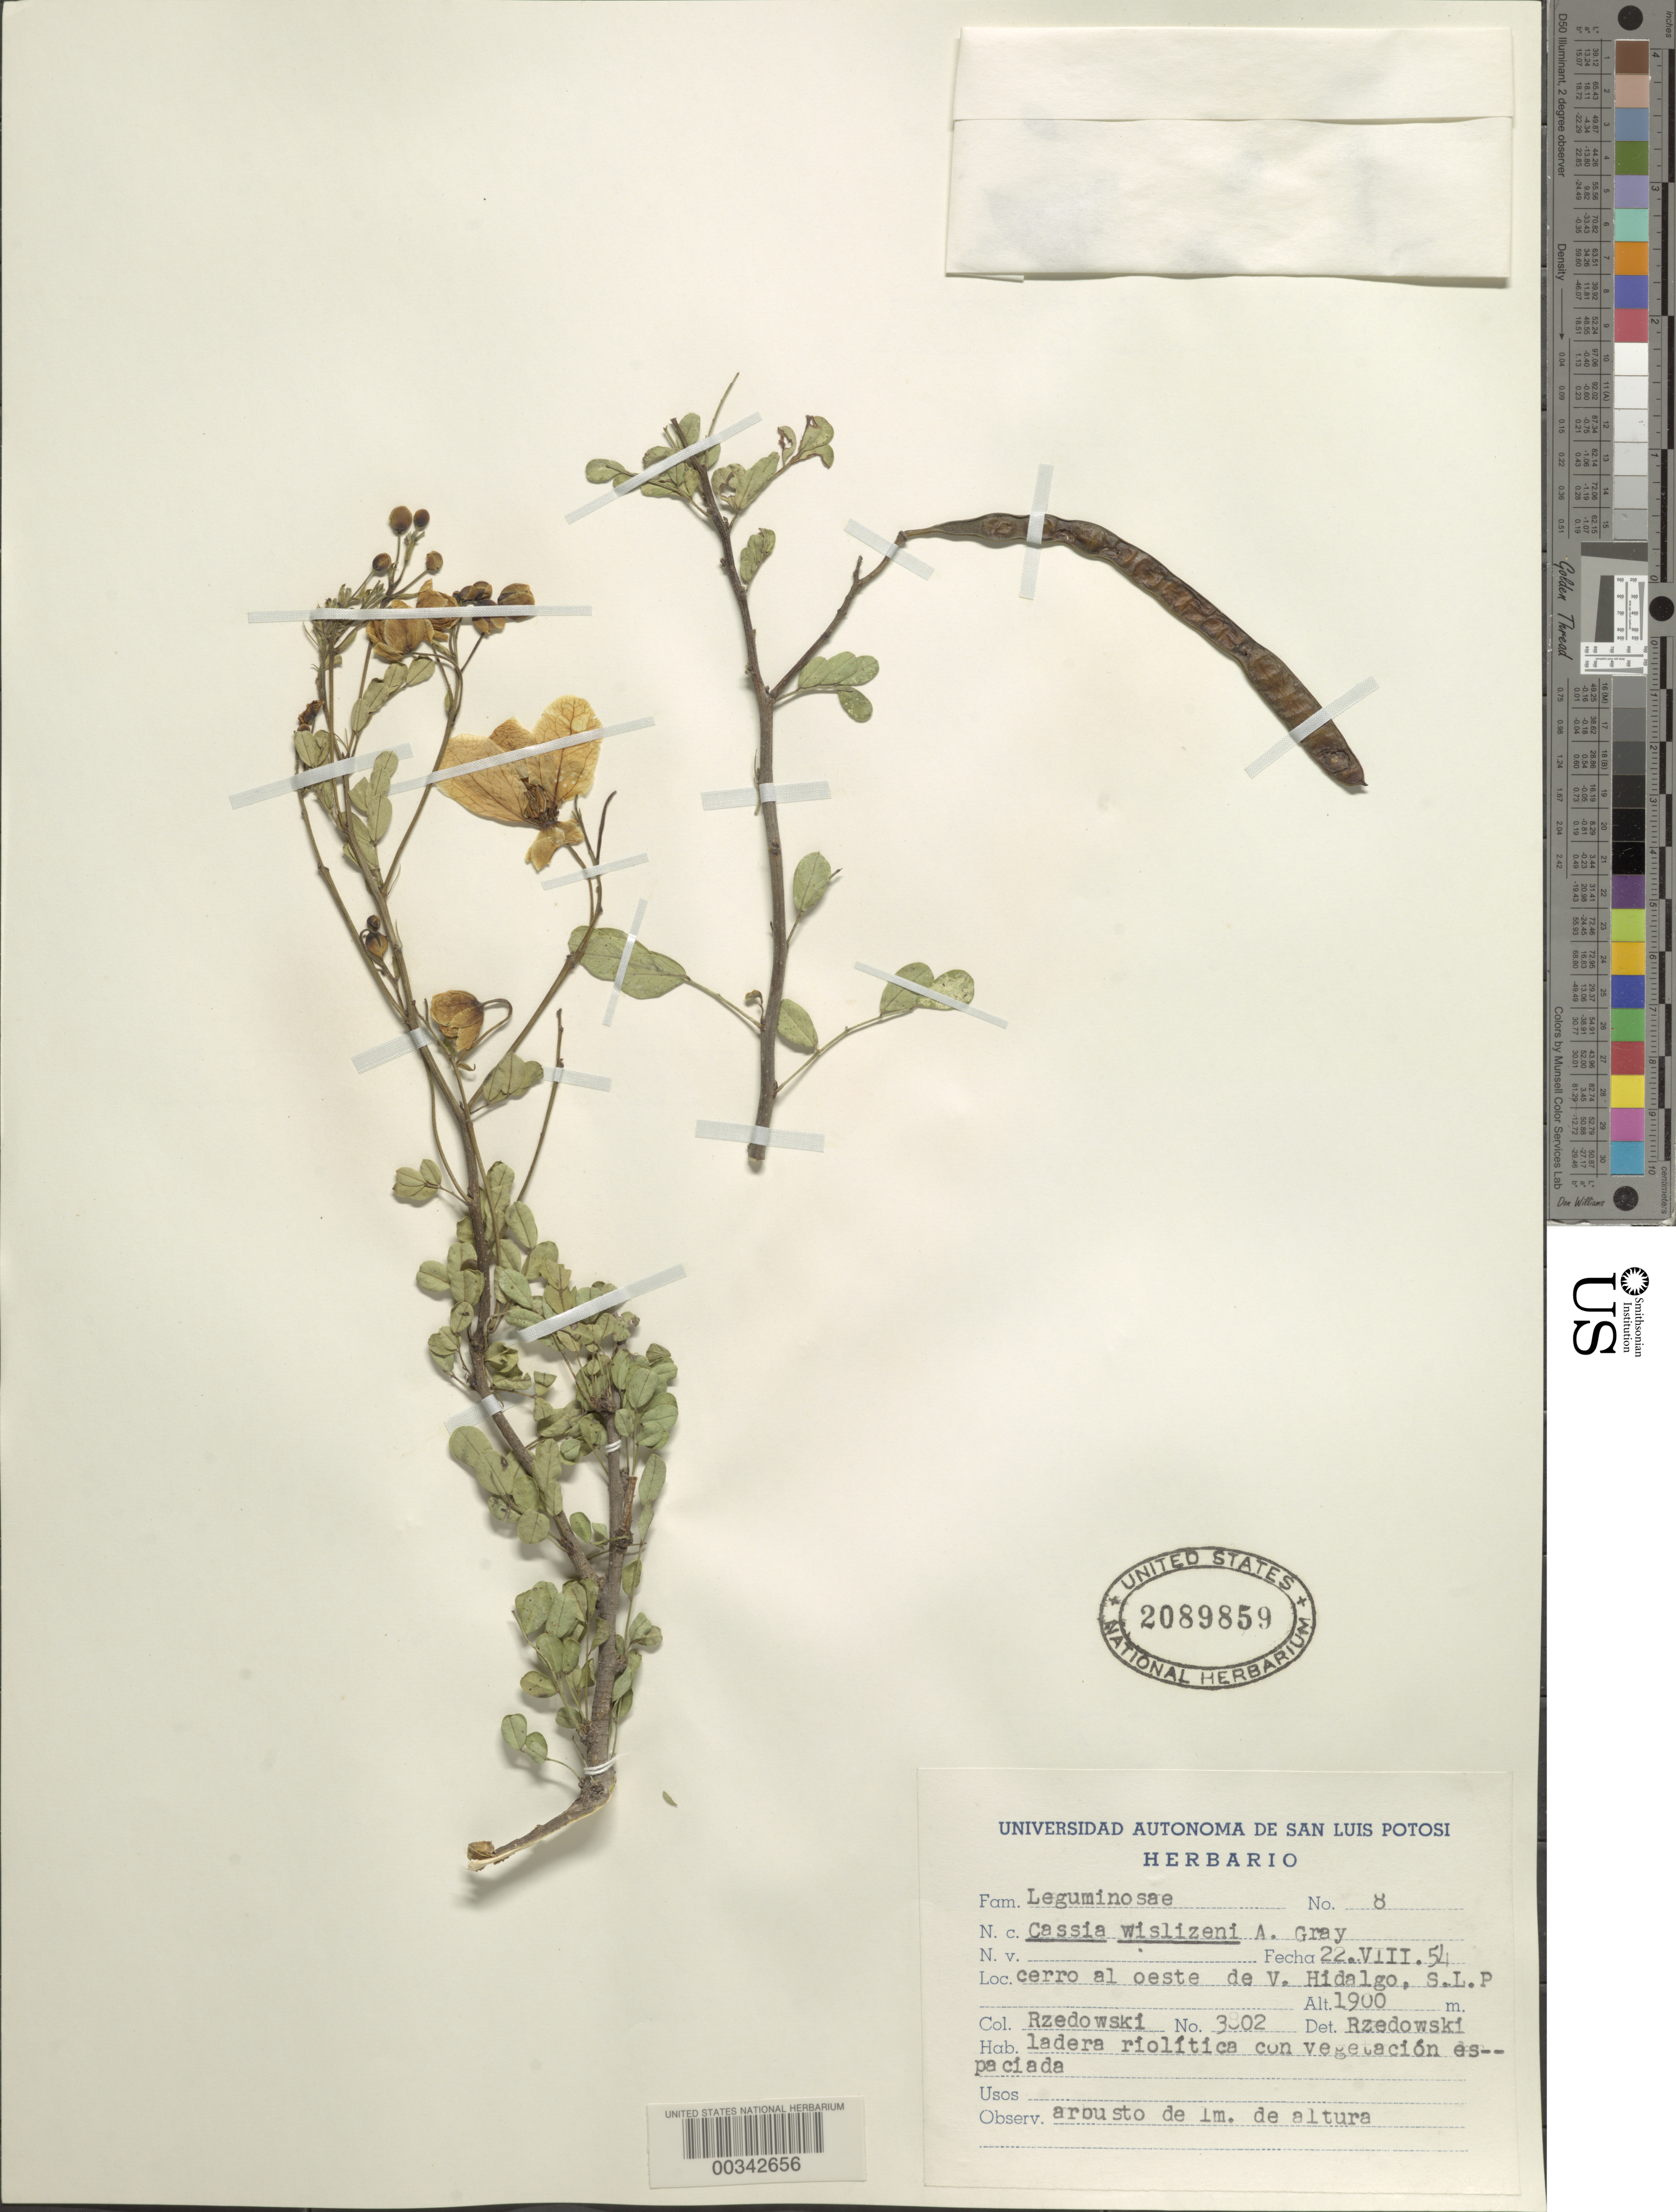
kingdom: Plantae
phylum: Tracheophyta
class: Magnoliopsida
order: Fabales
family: Fabaceae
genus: Senna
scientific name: Senna wislizeni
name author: (A. Gray) H.S. Irwin & Barneby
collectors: J. Rzedowski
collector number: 3802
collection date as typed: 22 Aug 1954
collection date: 1954-08-22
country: Mexico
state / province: San Luis Potosí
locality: Cerro E of v. hidalgo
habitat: Slope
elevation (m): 1900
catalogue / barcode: US 2089859